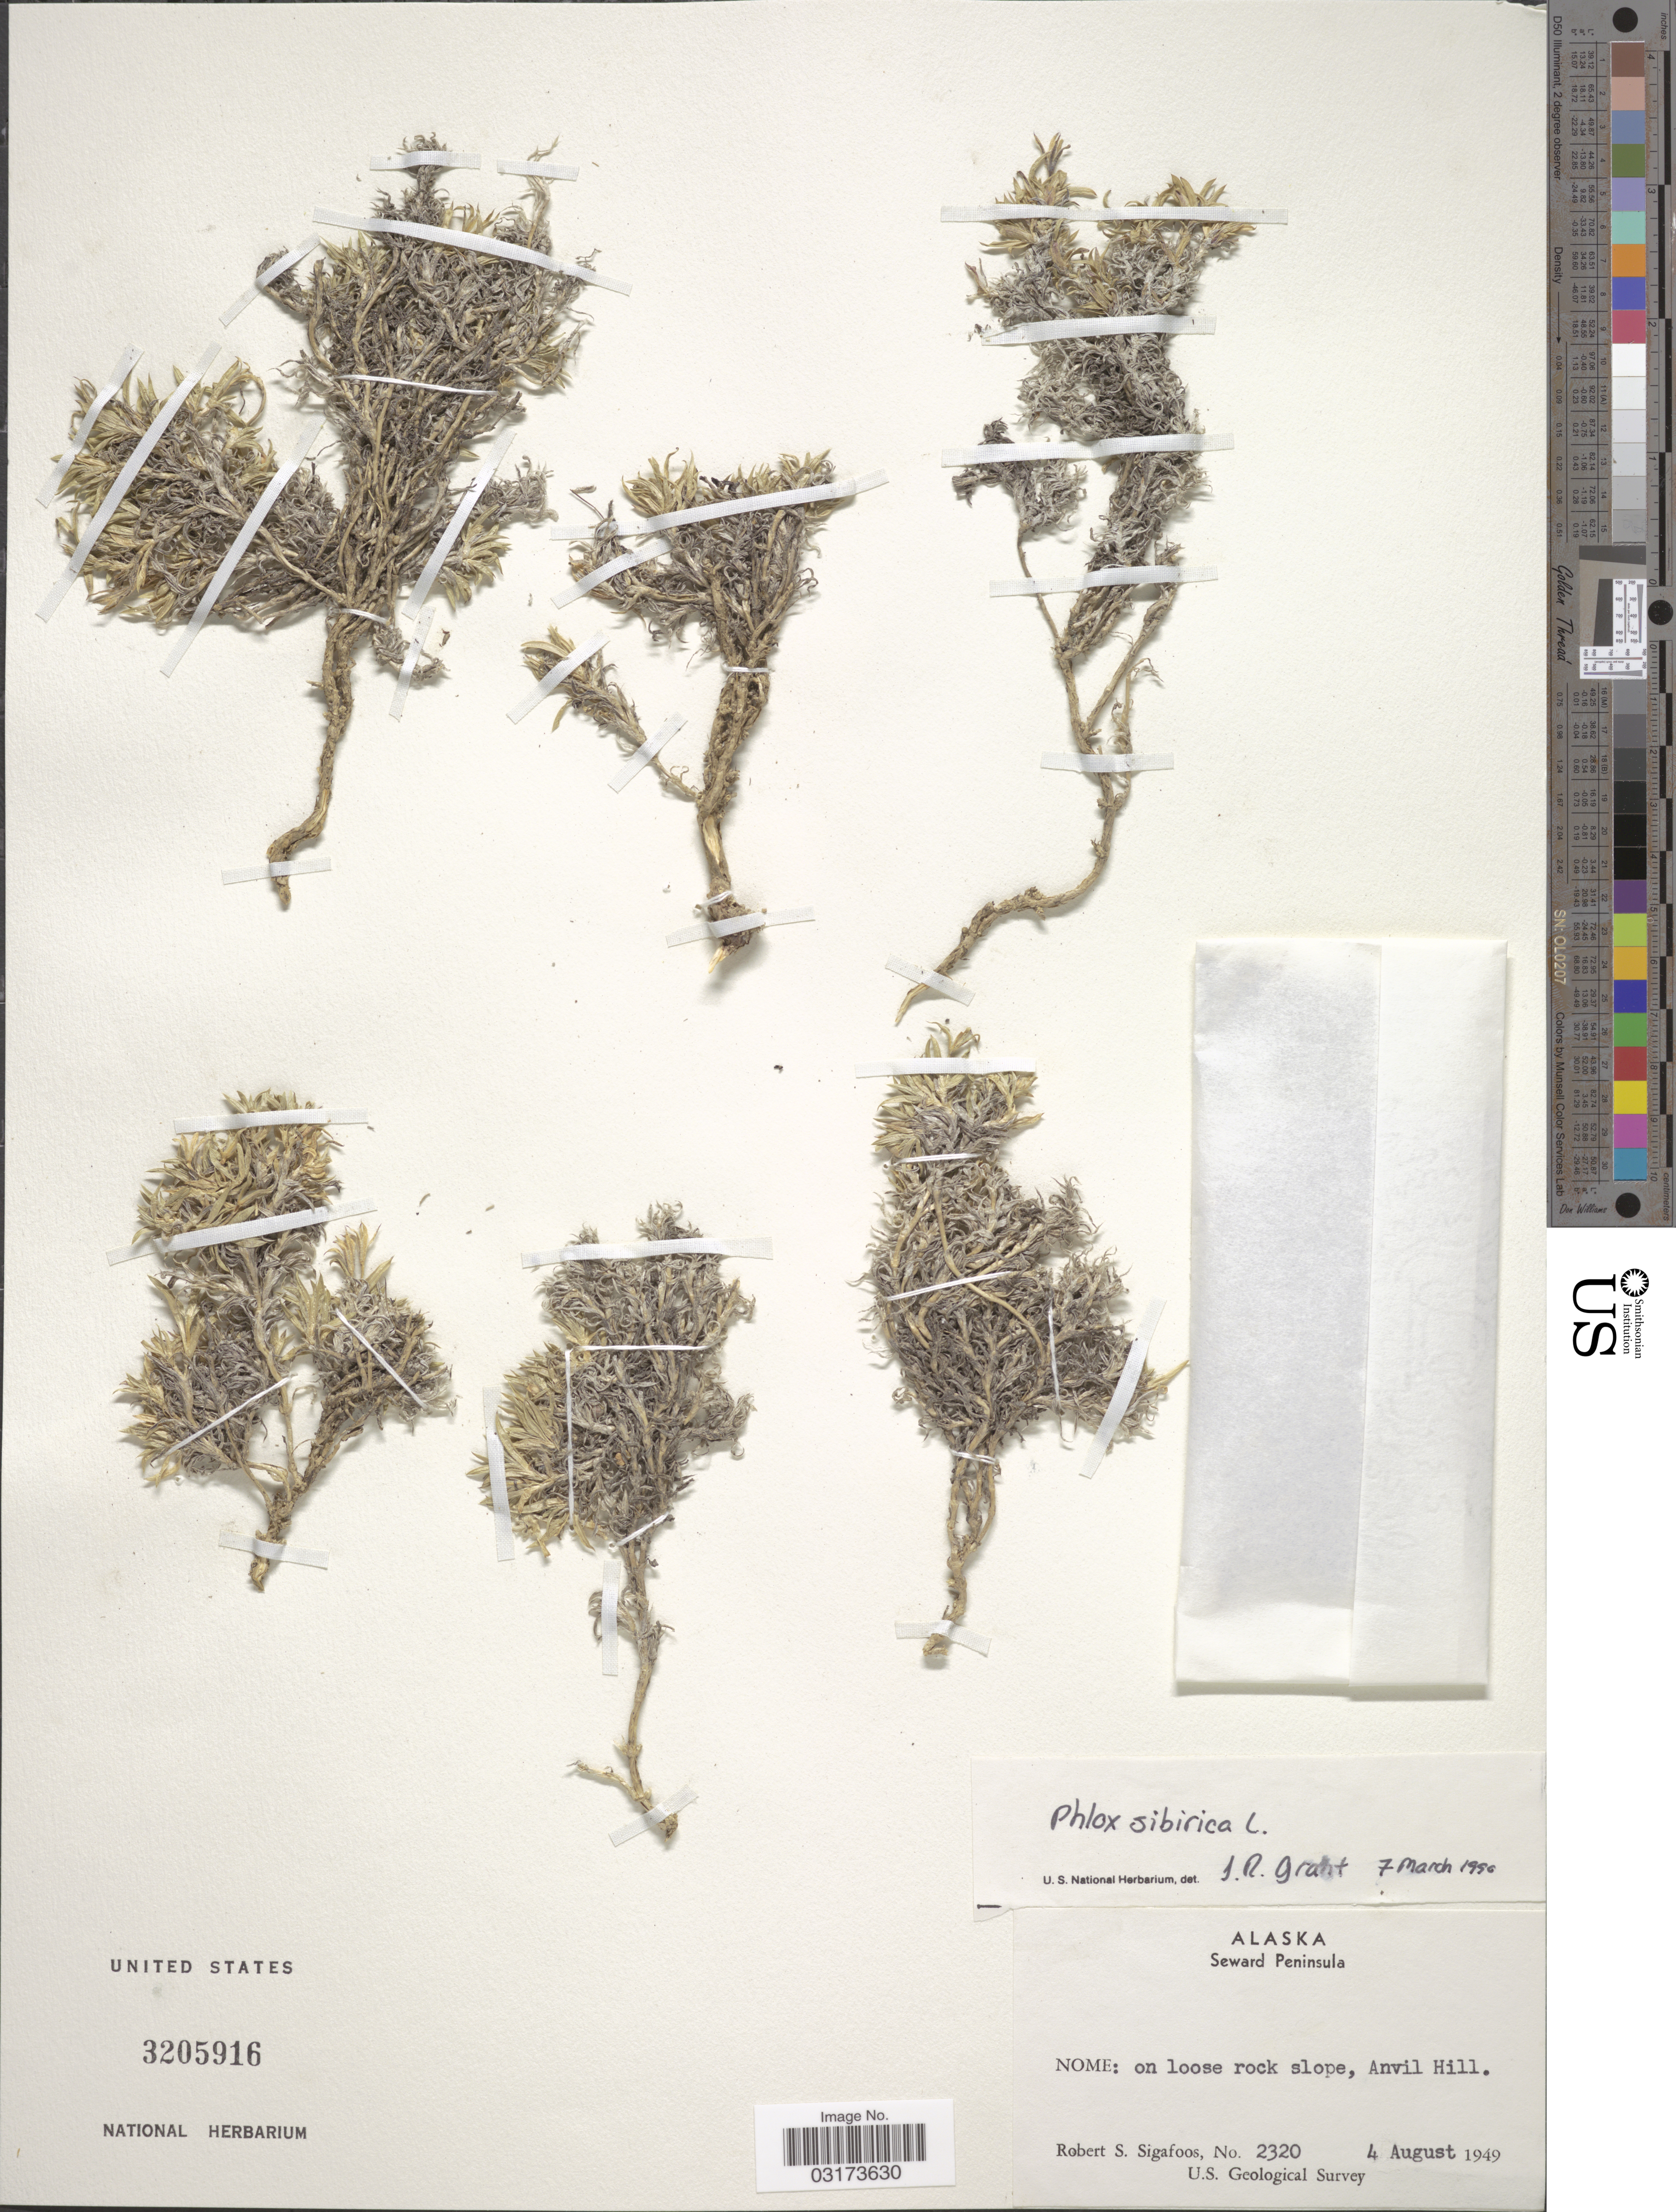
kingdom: Plantae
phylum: Tracheophyta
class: Magnoliopsida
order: Ericales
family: Polemoniaceae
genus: Phlox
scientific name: Phlox alaskensis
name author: Jordal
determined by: Mayfield, M. H.; Ferguson, C. J.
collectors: R. Sigafoos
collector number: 2320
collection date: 1949-08-04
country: United States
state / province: Alaska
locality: Seward Peninsula. Nome: on loose rock slope, Anvil Hill.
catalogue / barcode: US 3205916